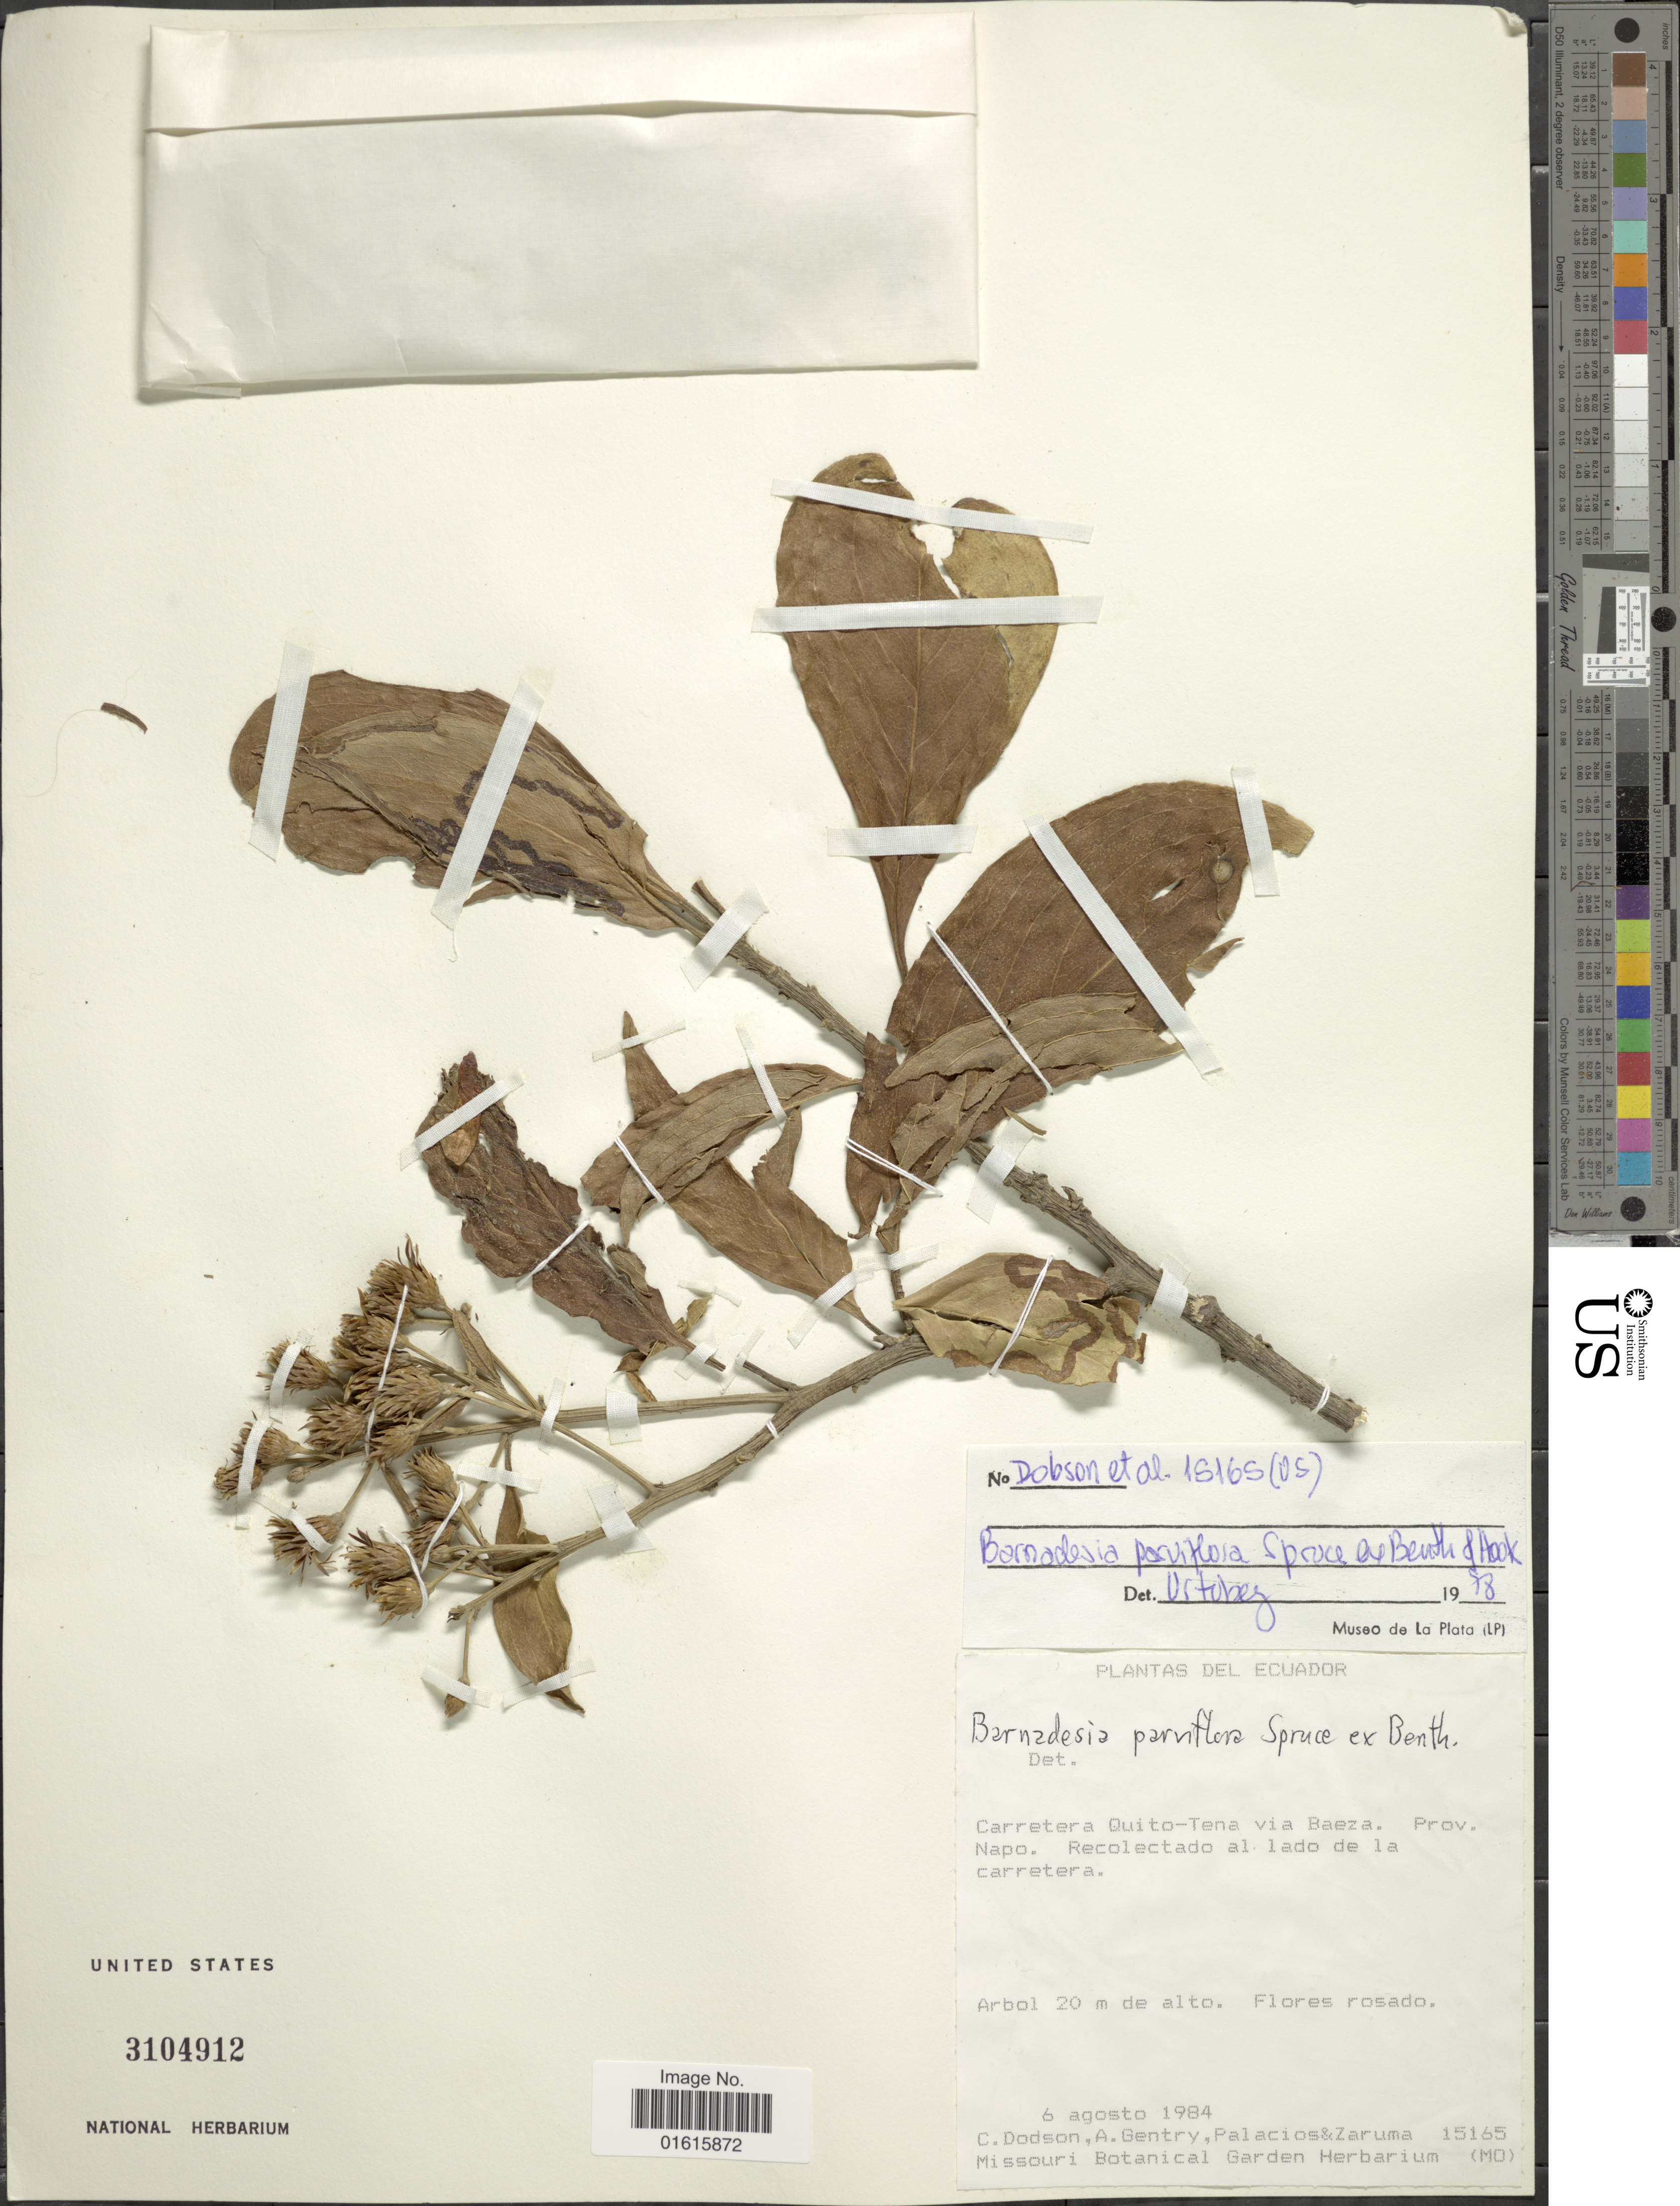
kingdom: Plantae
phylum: Tracheophyta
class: Magnoliopsida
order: Asterales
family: Asteraceae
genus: Barnadesia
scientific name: Barnadesia parviflora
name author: Spruce ex Benth. & Hook. f.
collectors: C. Dodson, A. H. Gentry, Palacios, -- & -. Zaruma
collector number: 15165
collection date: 1984-08-06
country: Ecuador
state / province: Napo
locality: Carretera Quito-Tena via Baeza. Relocectado al lado del carretera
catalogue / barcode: US 3104912